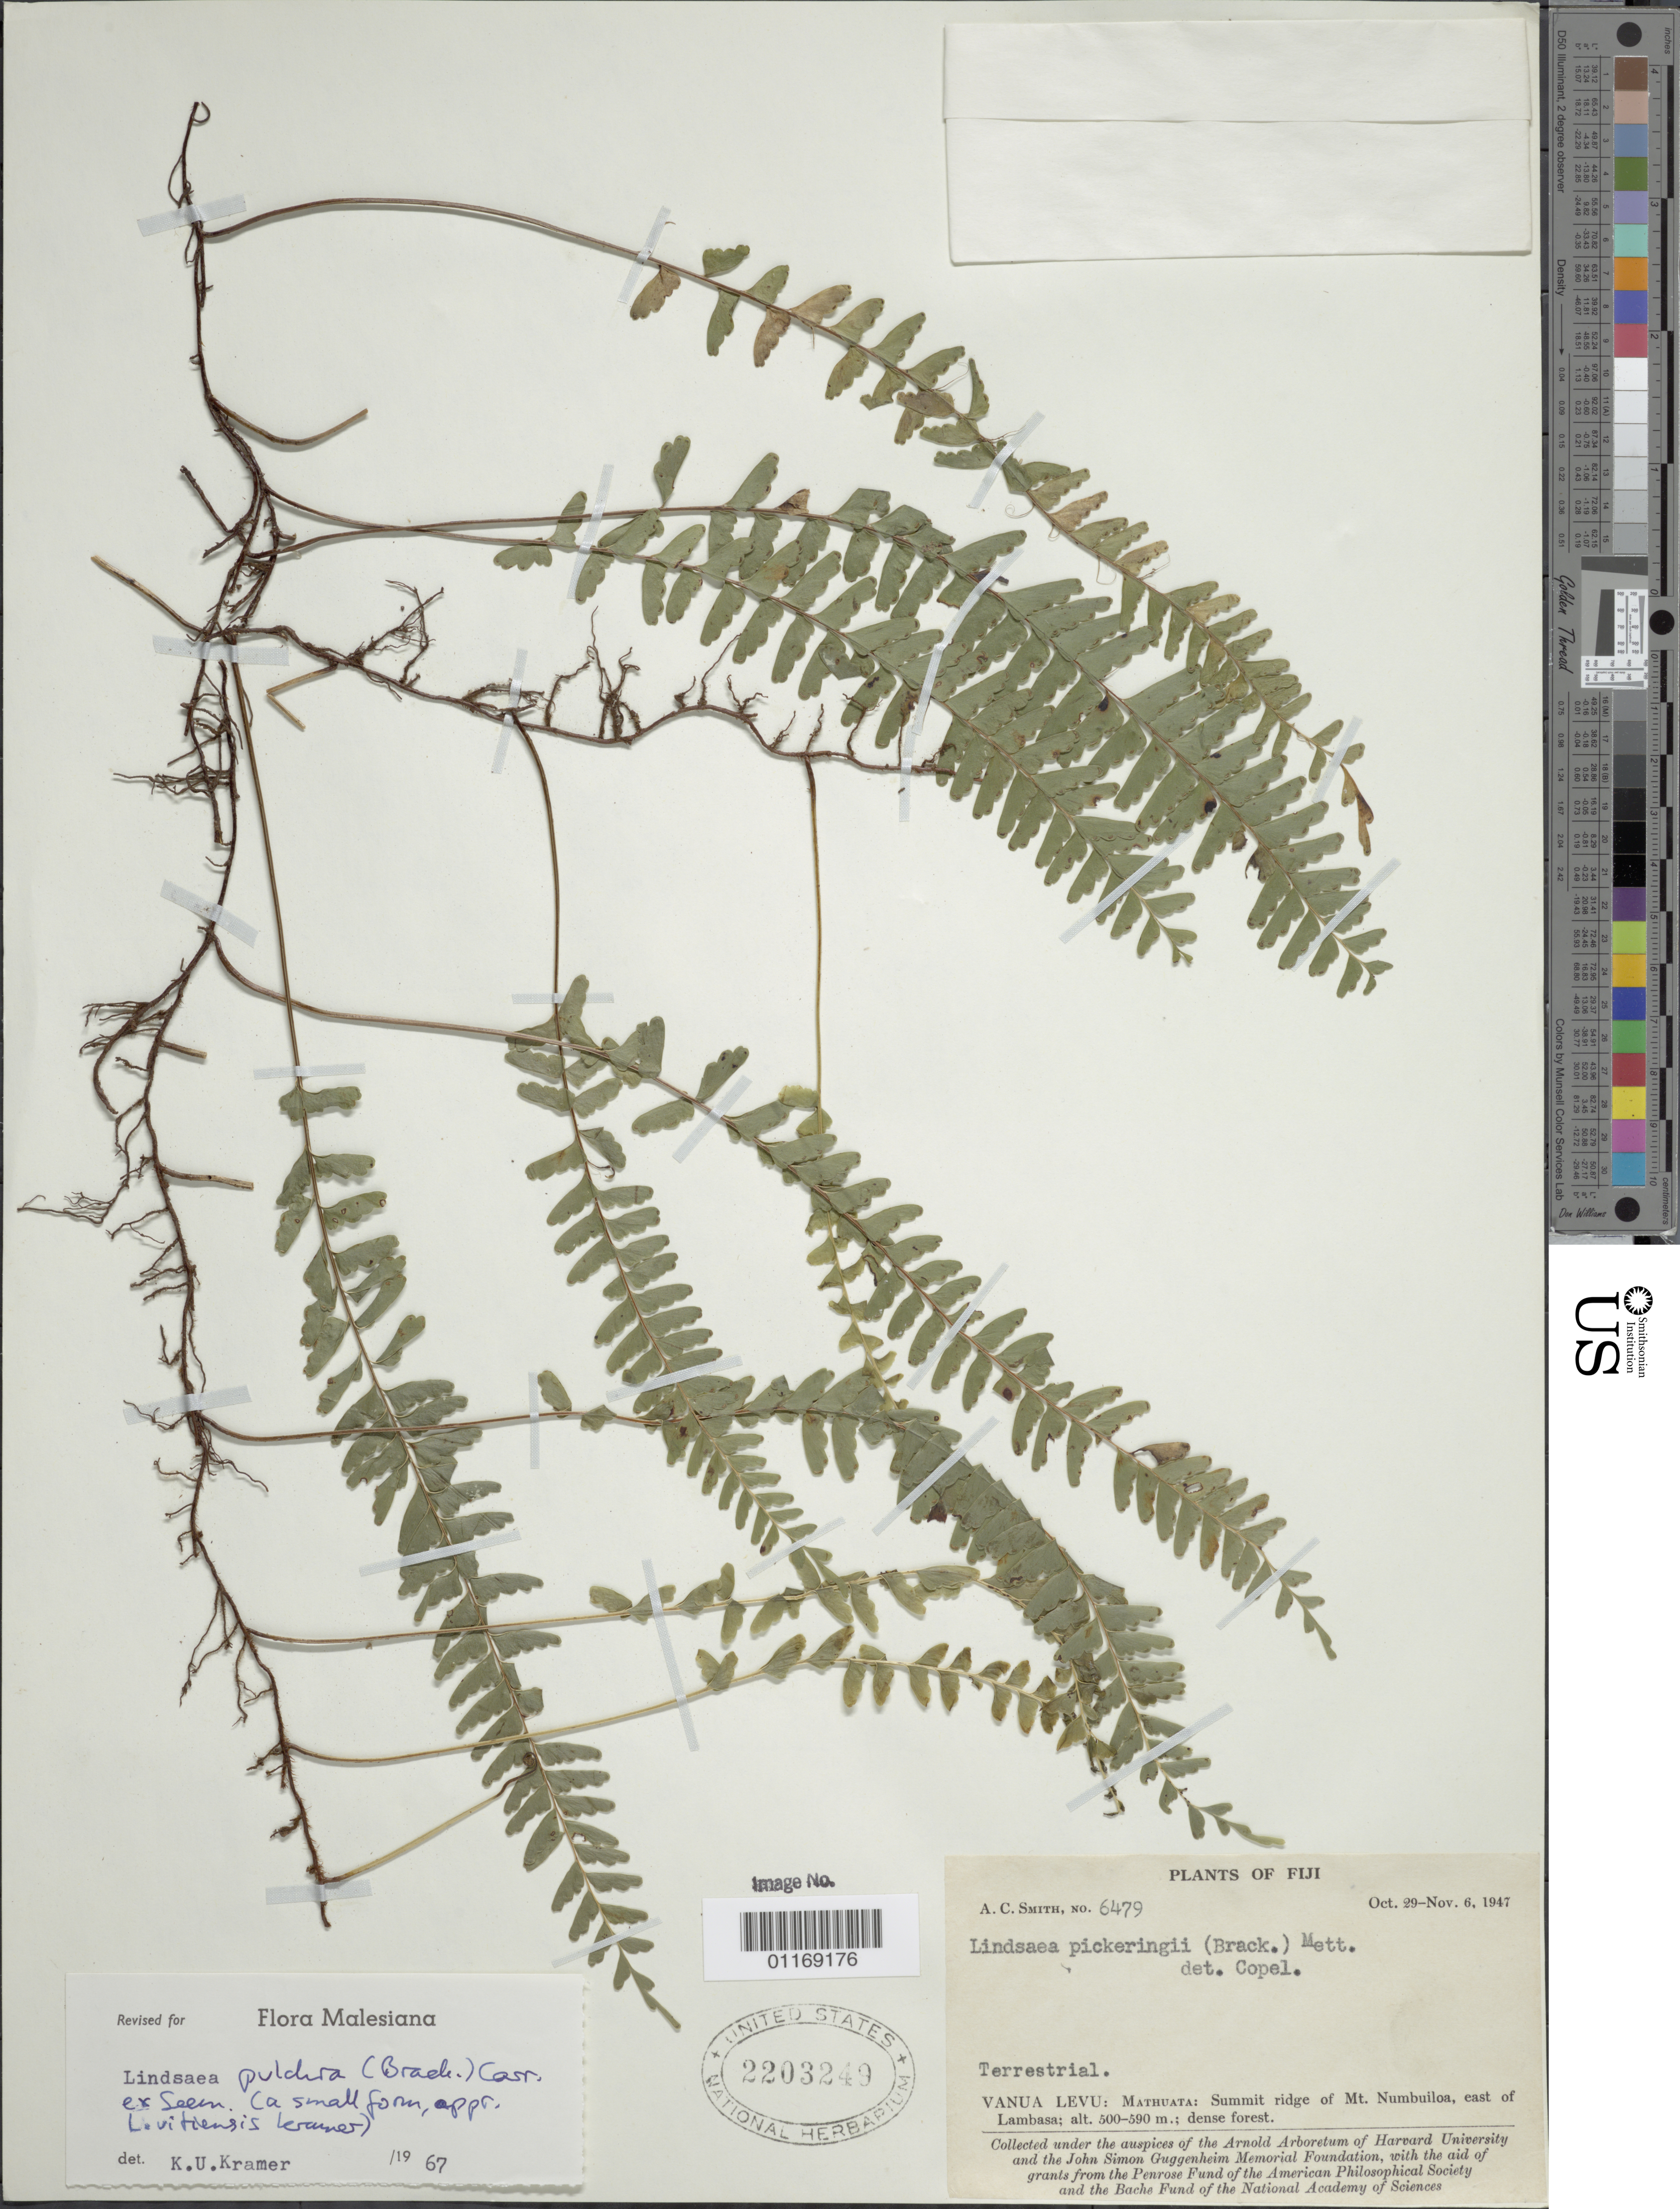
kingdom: Plantae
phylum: Tracheophyta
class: Polypodiopsida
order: Polypodiales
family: Lindsaeaceae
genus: Lindsaea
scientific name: Lindsaea pulchra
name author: (Brack.) Carruth. ex Seem.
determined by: Kramer, K. U.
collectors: A. C. Smith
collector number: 6479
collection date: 1947-10-29/1947-11-06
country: Fiji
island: Vanua Levu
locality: Mathuata; summit ridge of Mt. Numbuiloa, east of Lambasa;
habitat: Dense forest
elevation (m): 500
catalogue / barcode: US 2203249